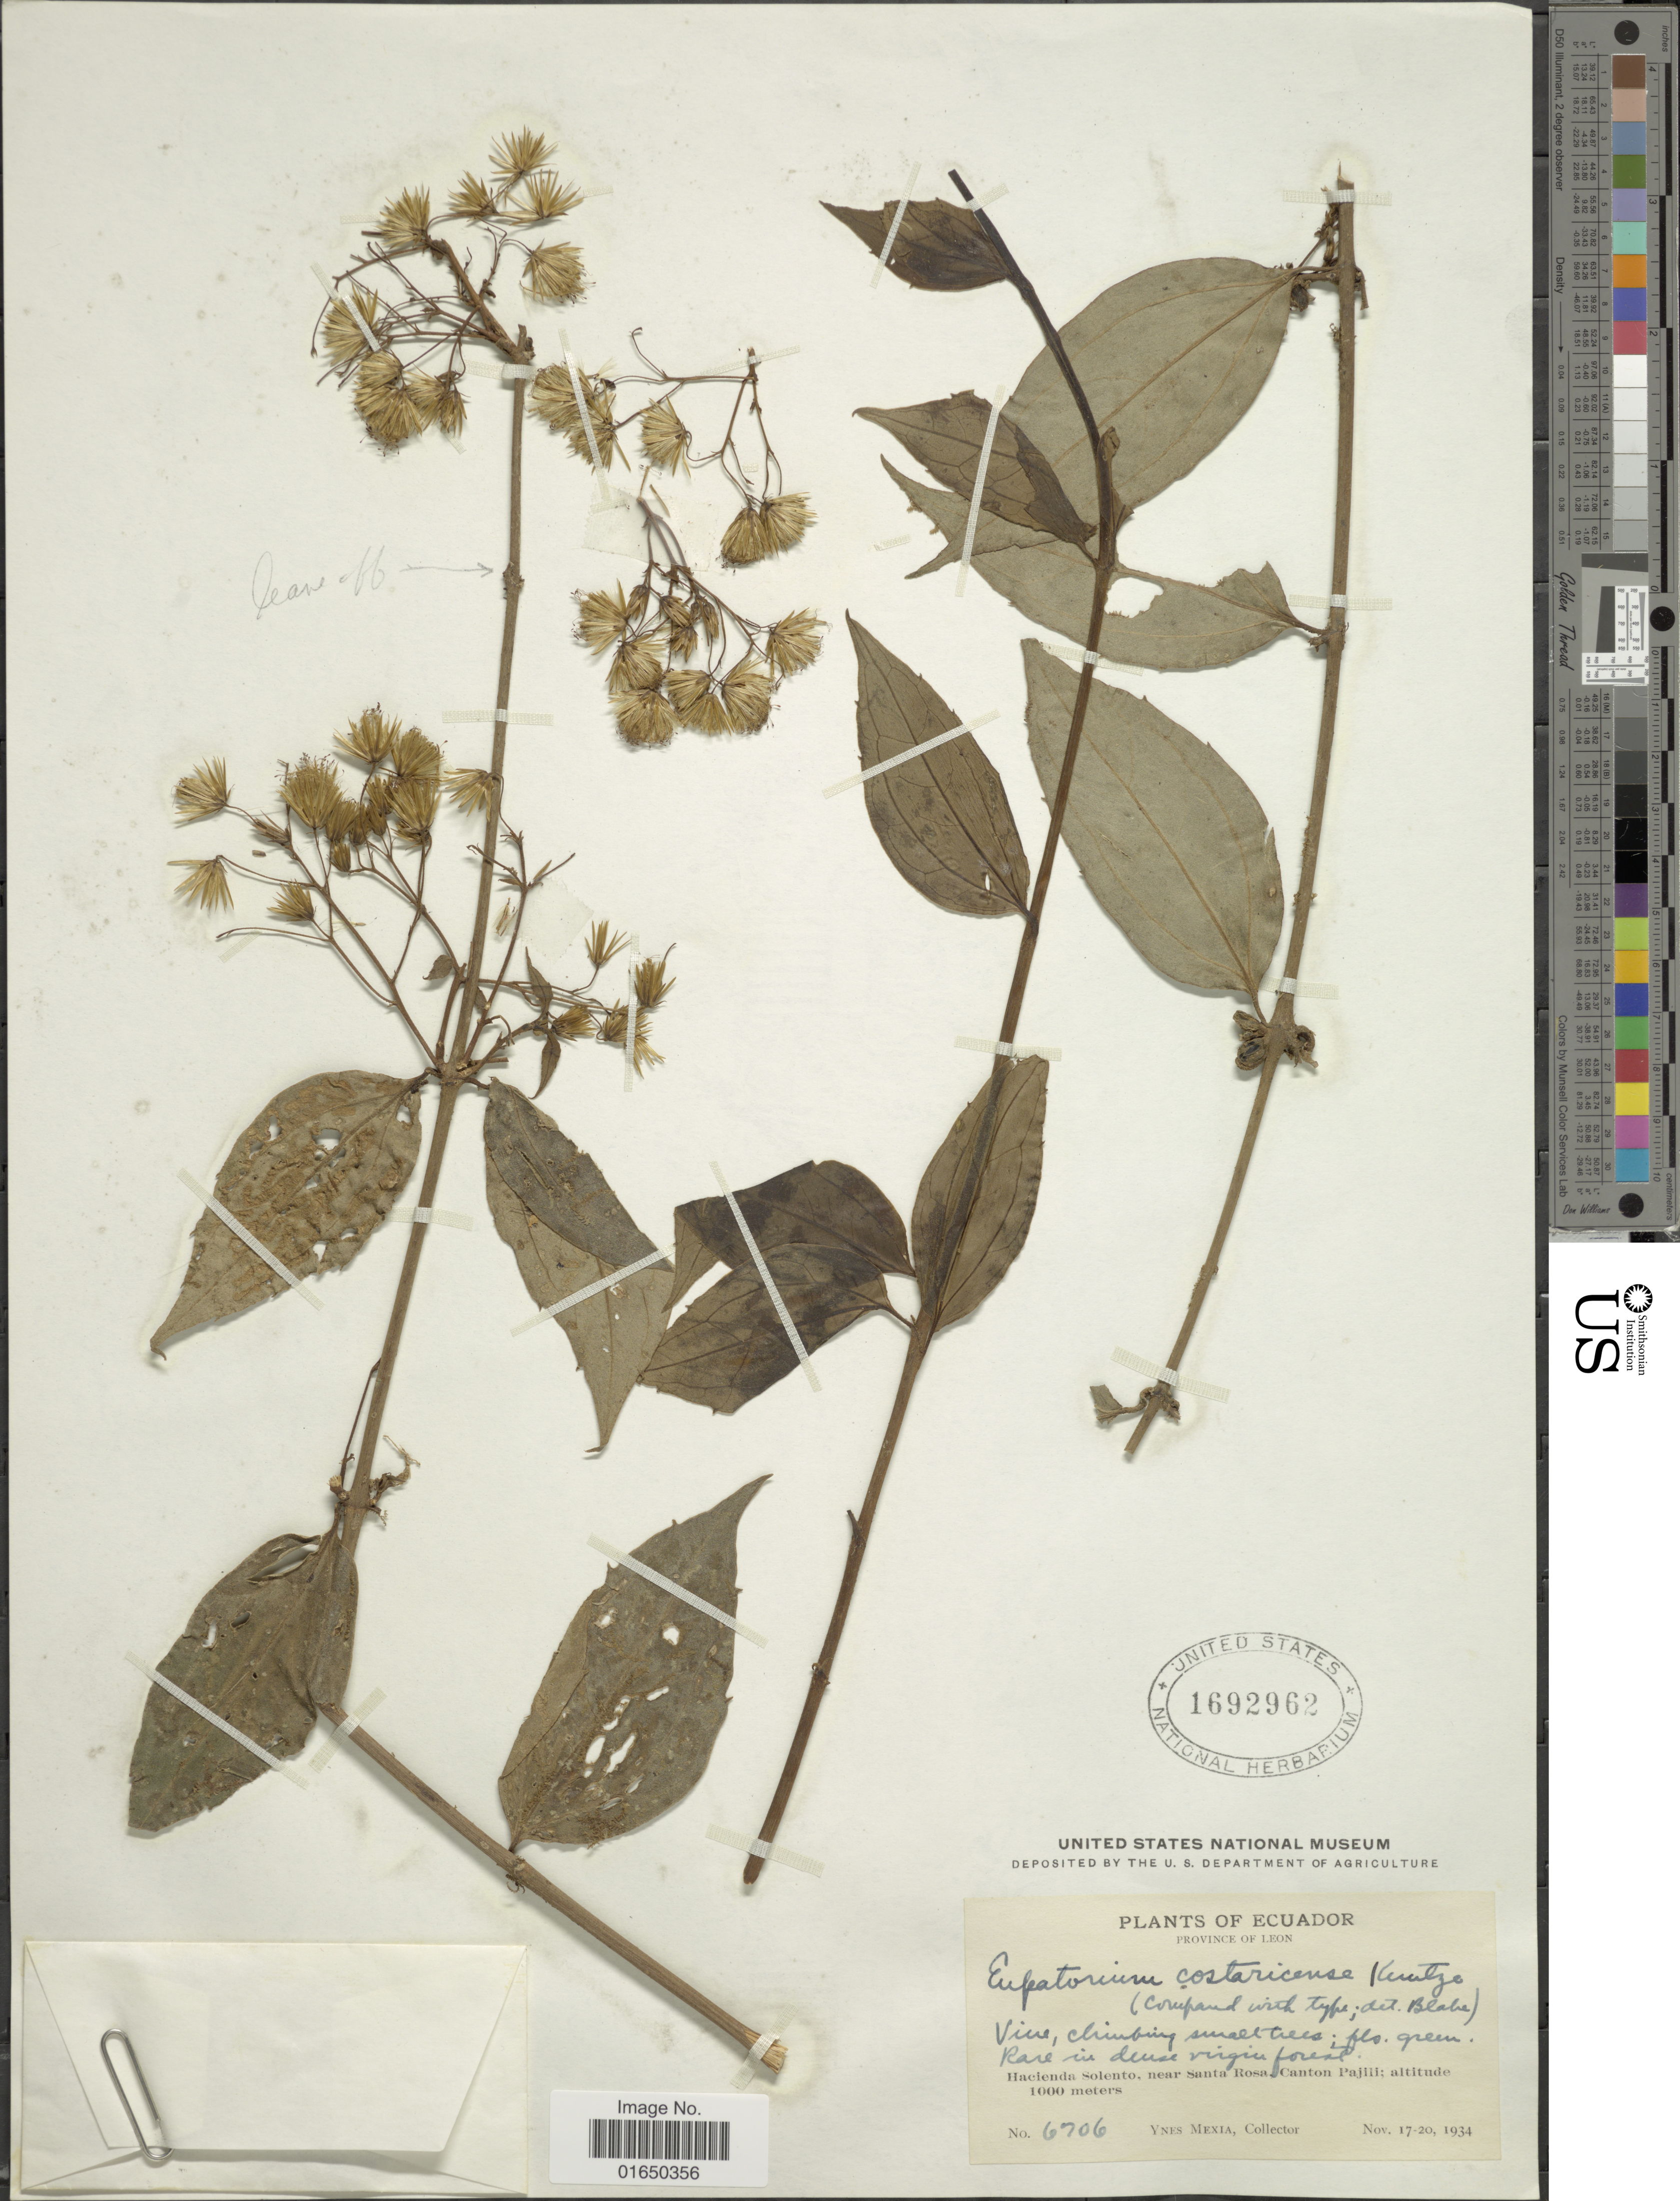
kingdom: Plantae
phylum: Tracheophyta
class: Magnoliopsida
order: Asterales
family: Asteraceae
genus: Gongrostylus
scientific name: Gongrostylus costaricensis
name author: (Kuntze) R.M. King & H. Rob.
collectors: Y. Mexia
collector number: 6706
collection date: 1934-11-17/1934-11-20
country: Ecuador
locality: Province of Leon, Hacienda Solento, near Santa Rosa, Canton Pajili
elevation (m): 1000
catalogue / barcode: US 1692962